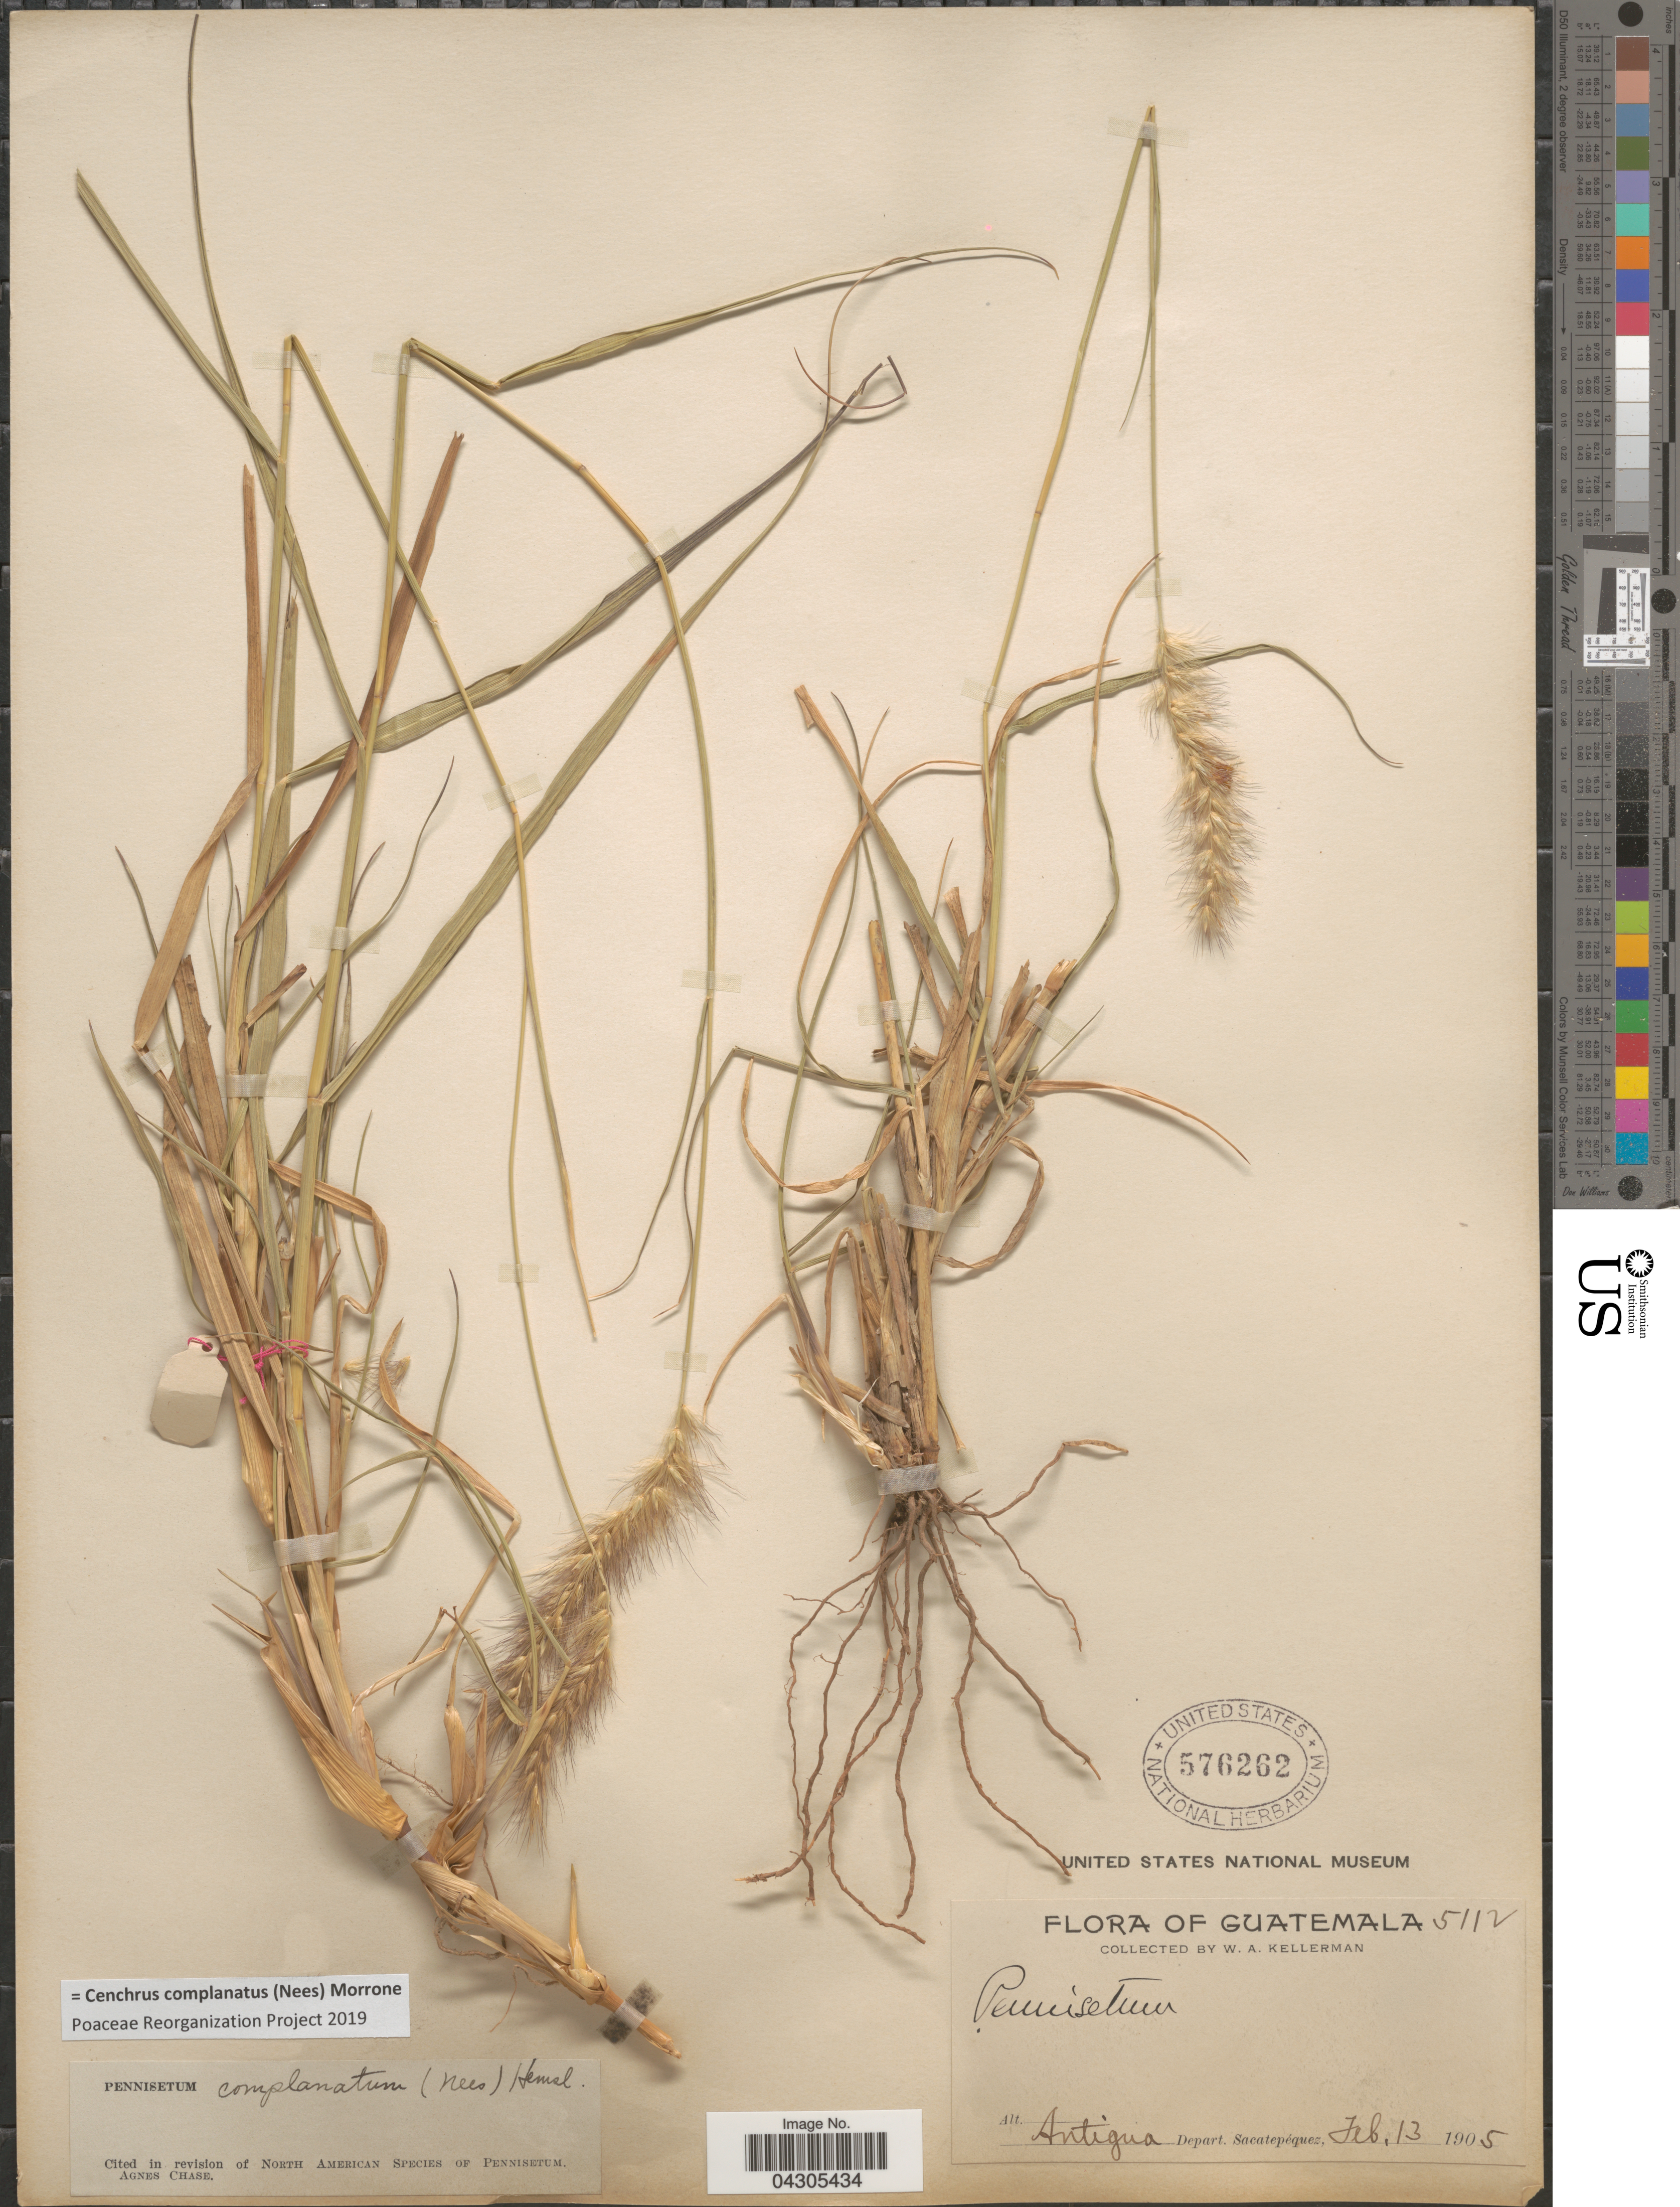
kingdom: Plantae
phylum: Tracheophyta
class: Liliopsida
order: Poales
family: Poaceae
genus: Cenchrus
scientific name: Cenchrus complanatus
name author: (Nees) Morrone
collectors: W. Kellerman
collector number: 5112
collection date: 1905-02-13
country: Guatemala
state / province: Sacatepequez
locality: Antigua, Depart. Sacatepéquez.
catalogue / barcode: US 576262